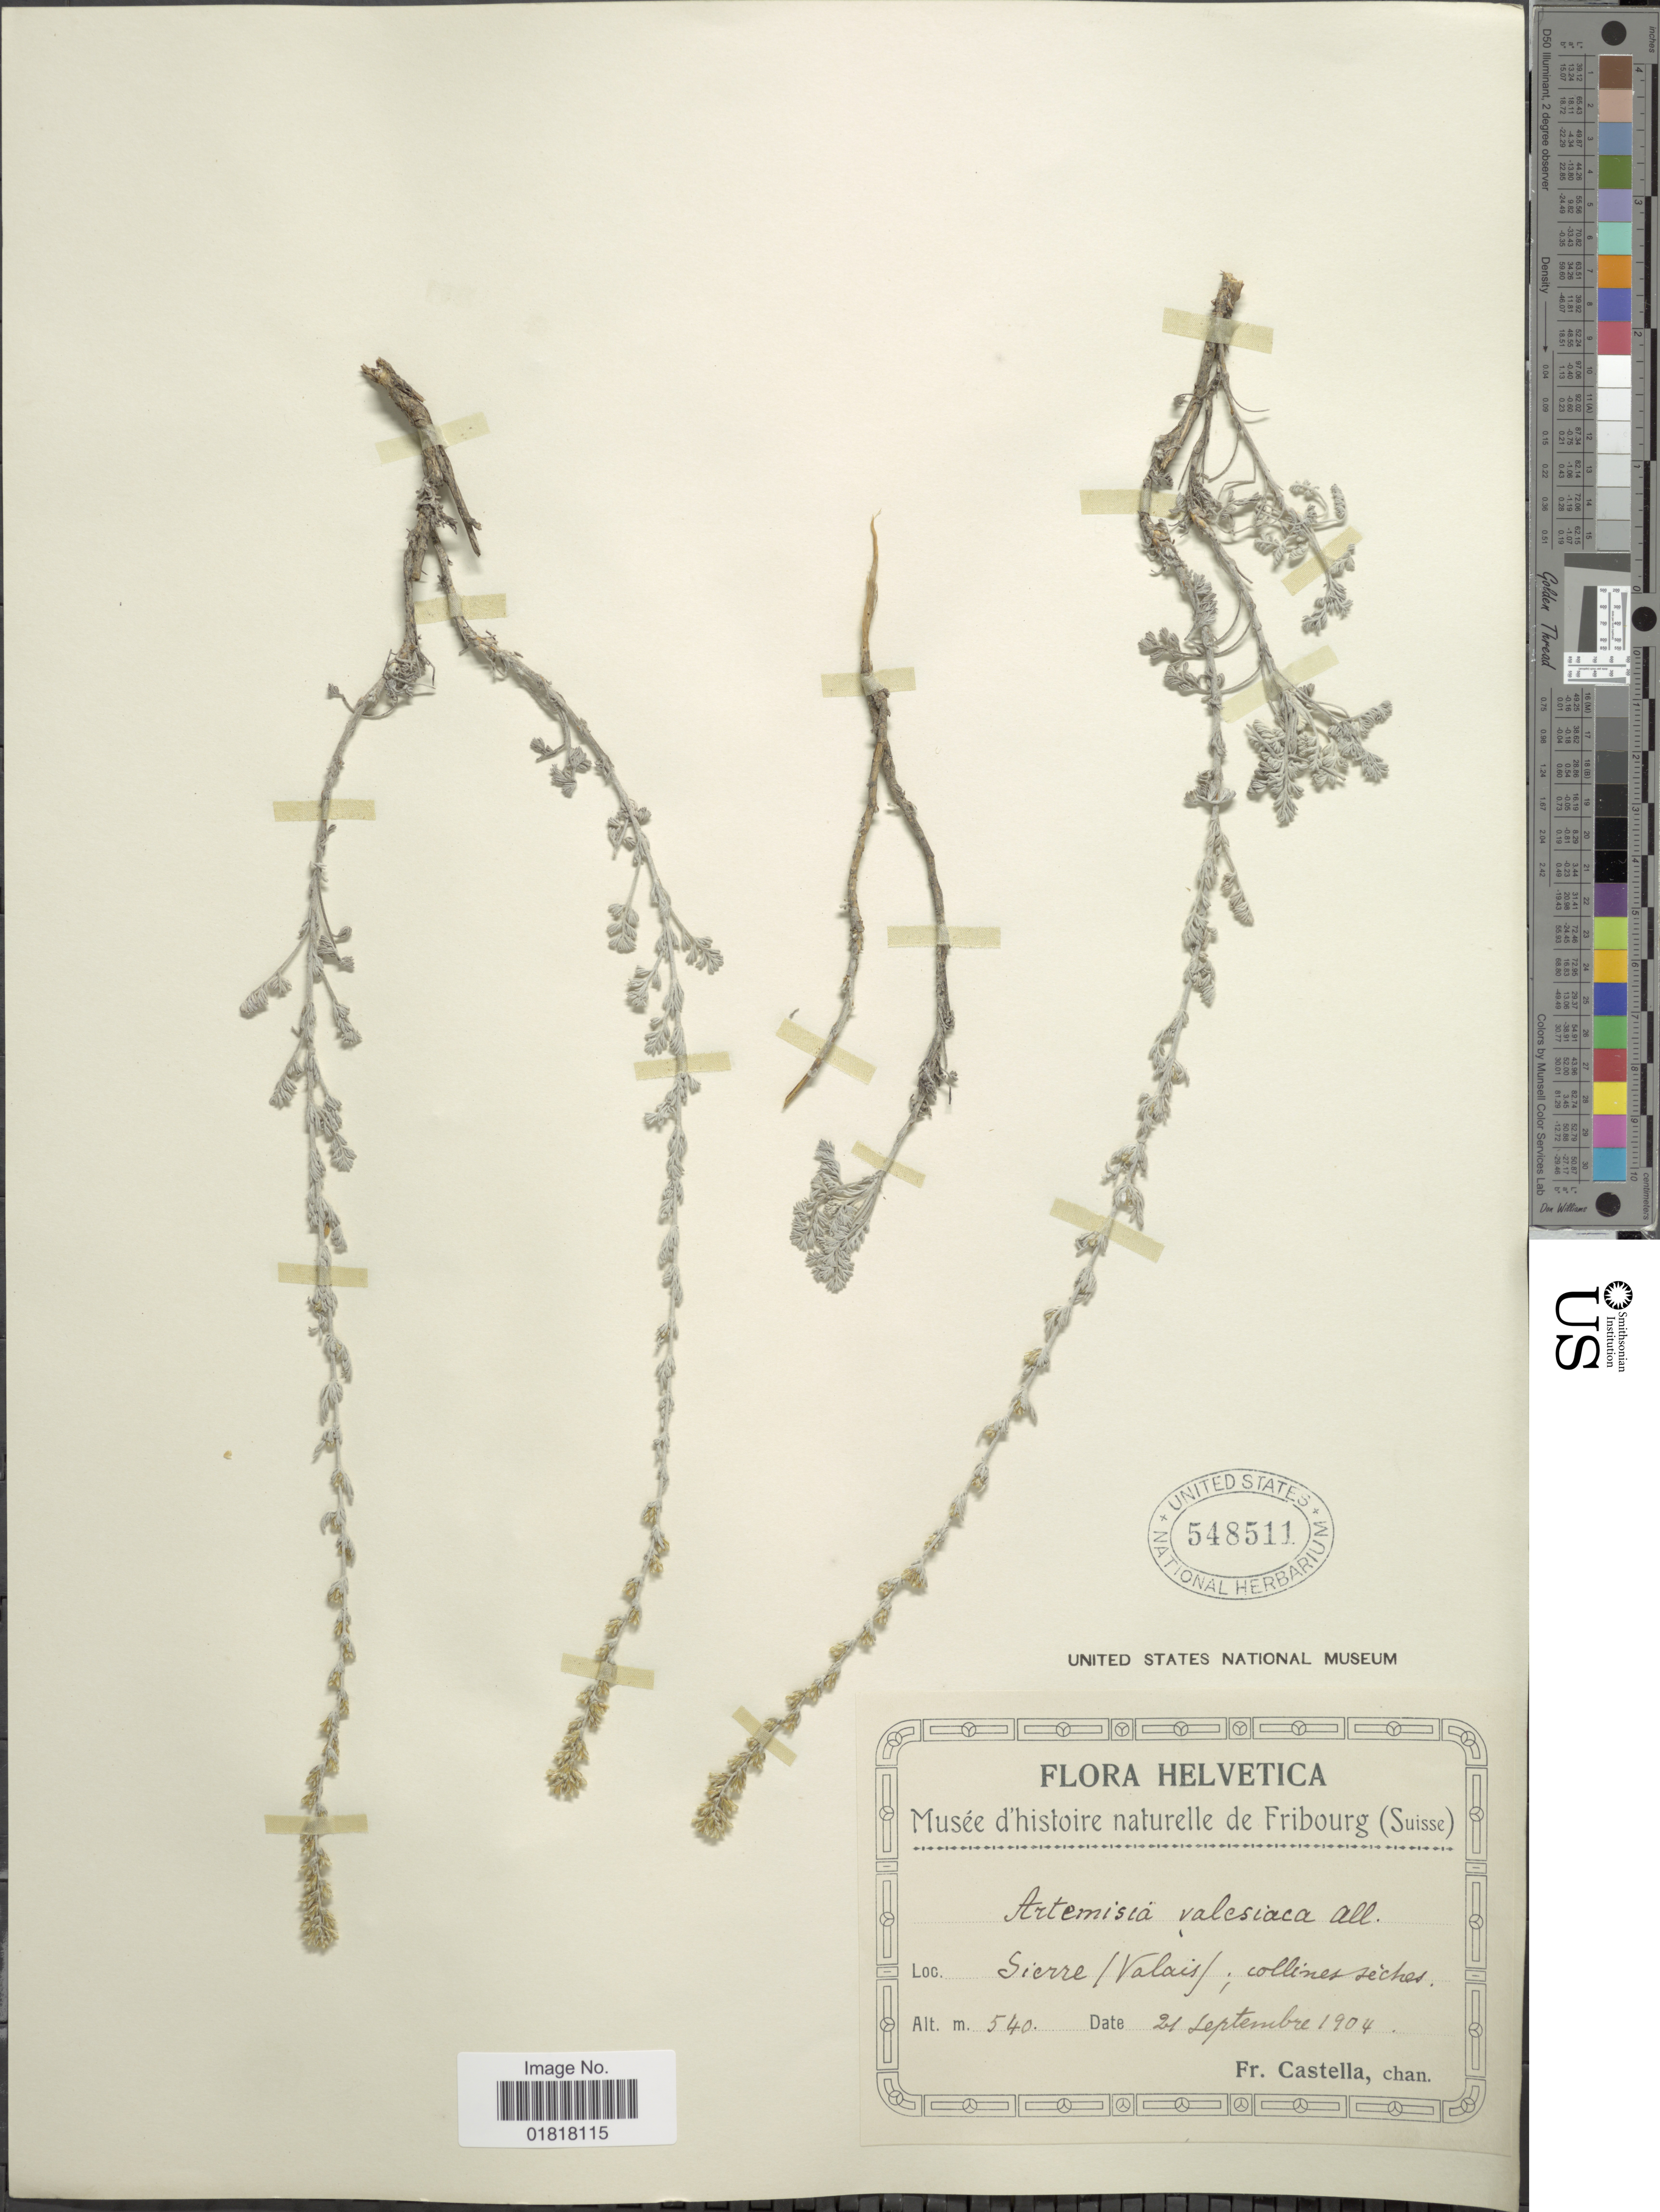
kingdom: Plantae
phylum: Tracheophyta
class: Magnoliopsida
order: Asterales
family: Asteraceae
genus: Artemisia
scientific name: Artemisia valesiaca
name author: All.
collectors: Fr. Castella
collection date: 1904-09-21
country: Switzerland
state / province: Valais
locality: Helvetica, Sierre, collines seches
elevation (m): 540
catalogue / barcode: US 548511